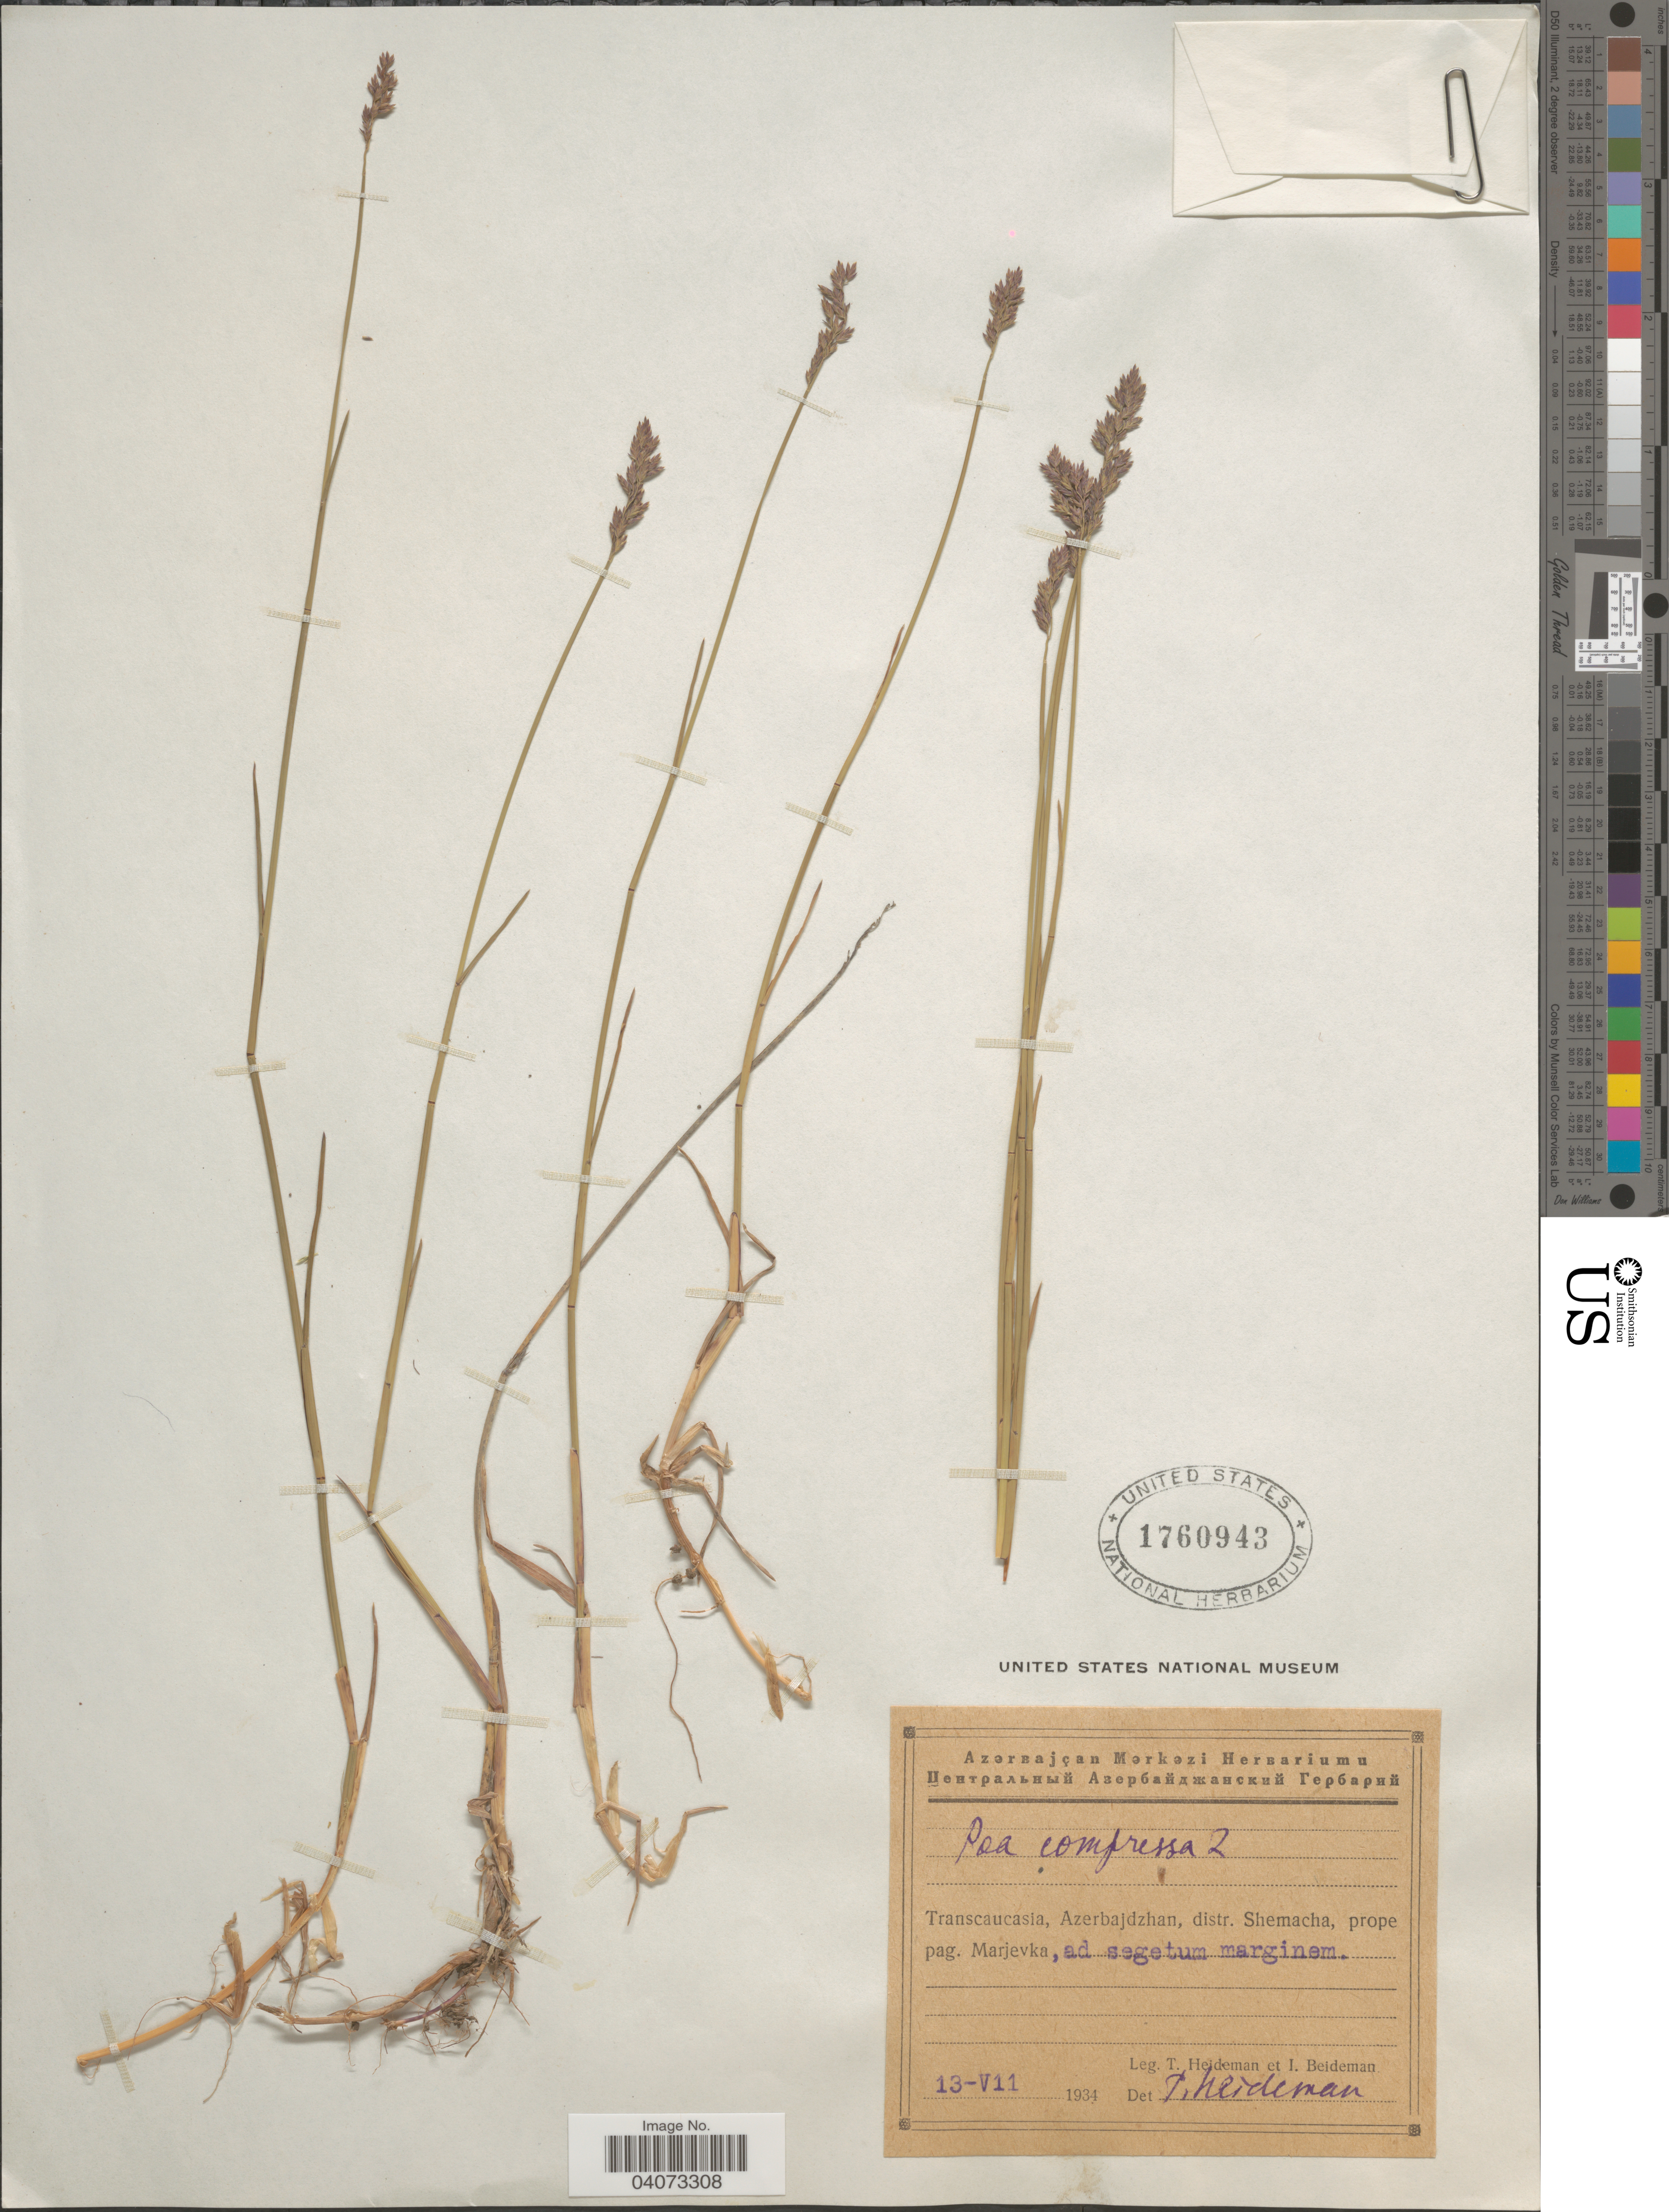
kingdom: Plantae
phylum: Tracheophyta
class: Liliopsida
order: Poales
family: Poaceae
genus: Poa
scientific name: Poa compressa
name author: L.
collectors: T. Heideman & I. Beideman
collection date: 1934-07-13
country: Azerbaijan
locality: Transcaucasia, Azerbajdzhan, distr. Shemacha, prope pag. Marjevka, ad segetum marginem.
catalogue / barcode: US 1760943